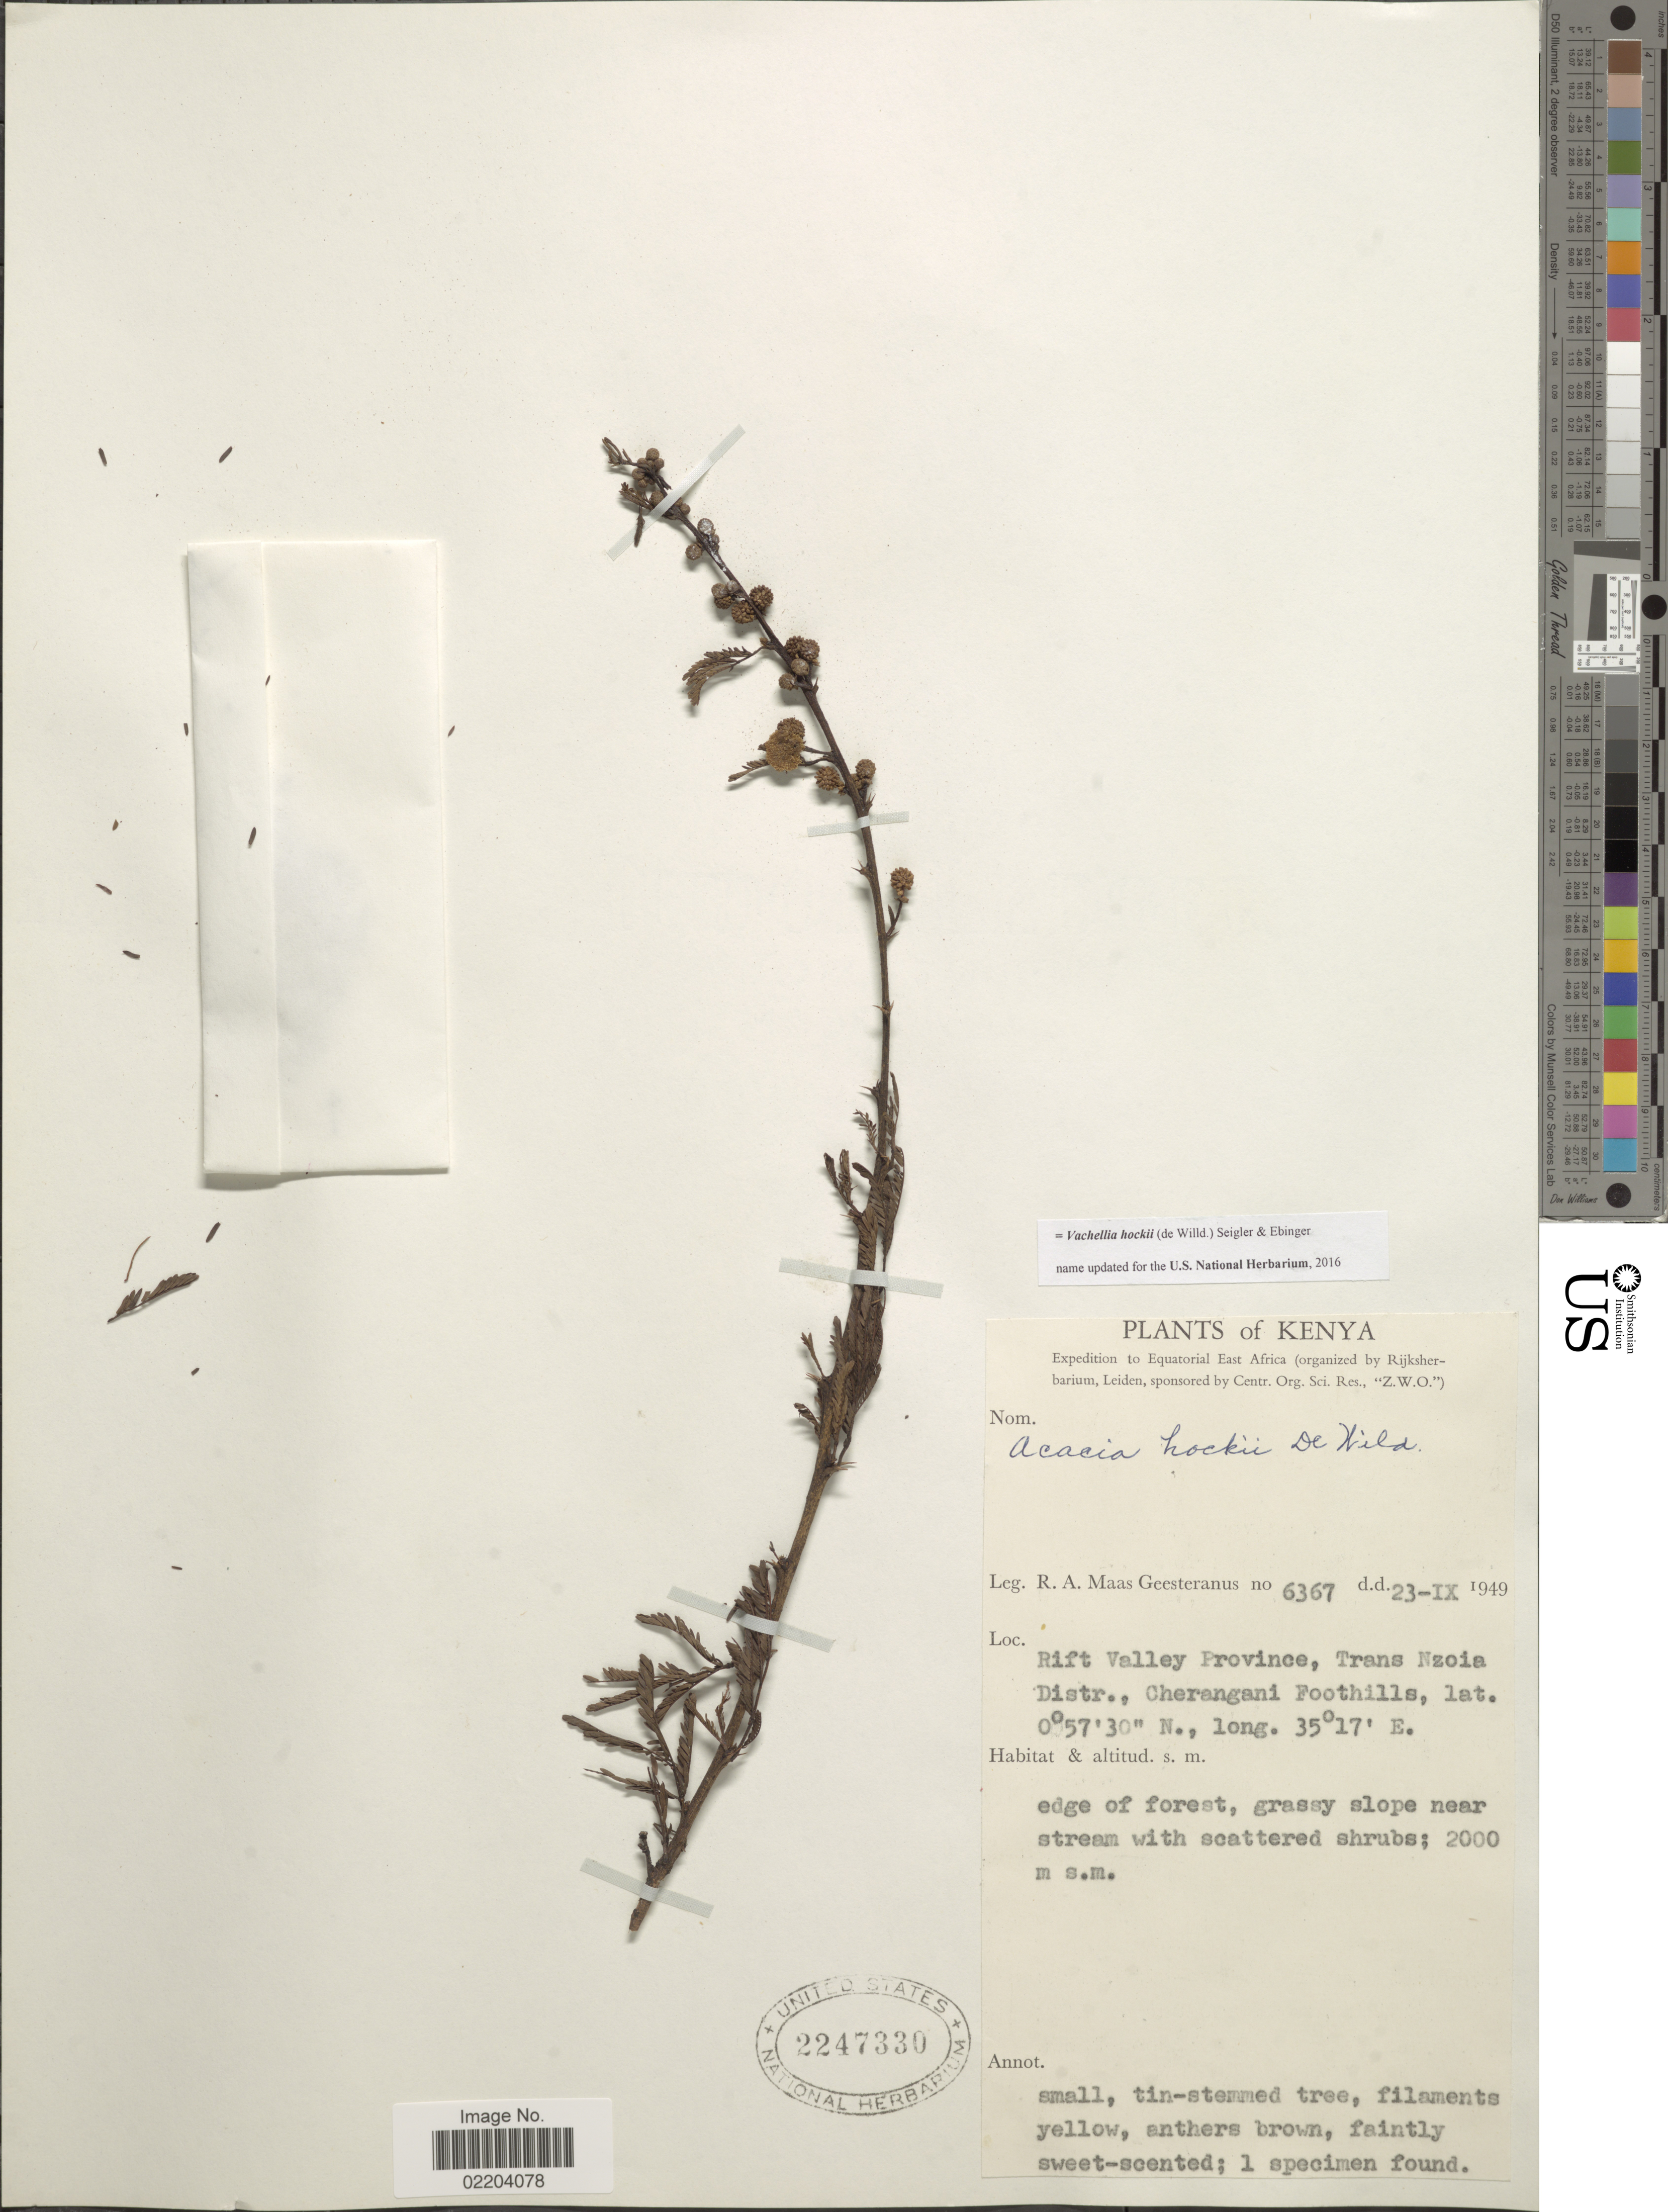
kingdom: Plantae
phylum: Tracheophyta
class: Magnoliopsida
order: Fabales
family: Fabaceae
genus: Vachellia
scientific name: Vachellia hockii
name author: (De Wild.) Seigler & Ebinger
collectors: R. A. Maas Geesteranus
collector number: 6367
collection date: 1949-09-23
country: Kenya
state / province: Trans Nzoia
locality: Rift Valley Province, Trans Nzoia Distr., Cherangani Foothills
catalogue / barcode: US 2247330